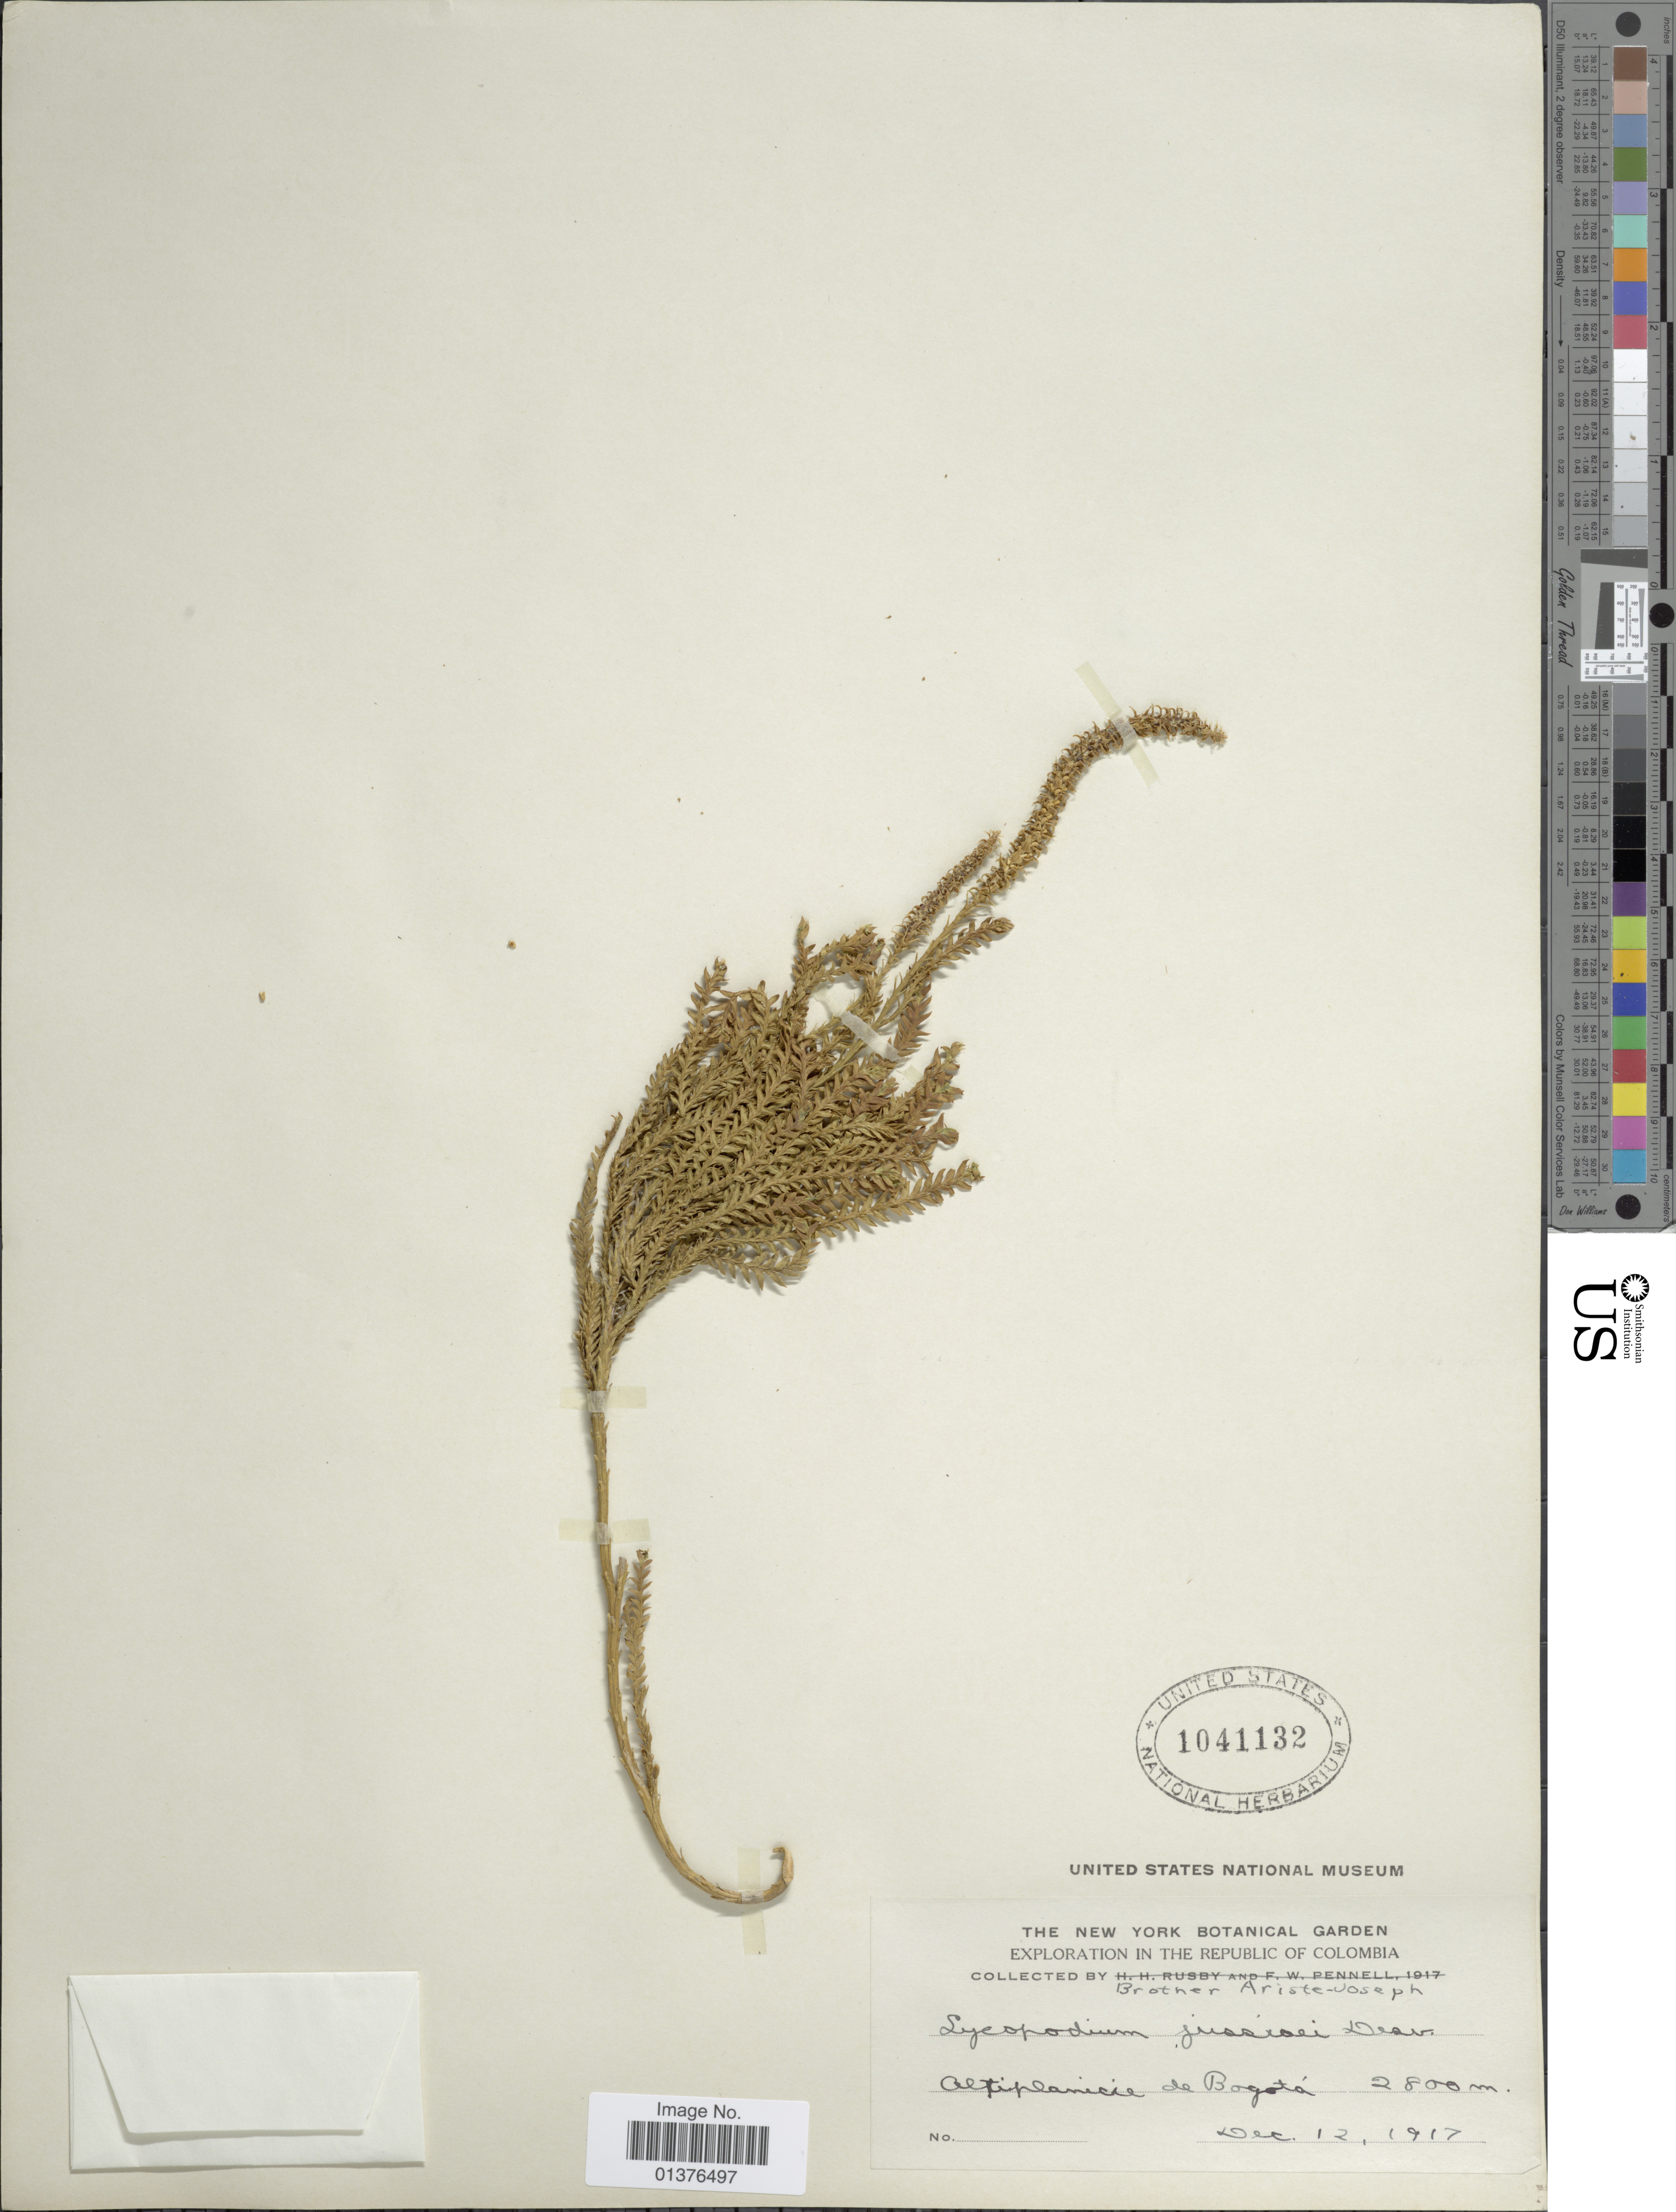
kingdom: Plantae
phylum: Tracheophyta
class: Lycopodiopsida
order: Lycopodiales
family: Lycopodiaceae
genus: Diphasium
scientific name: Diphasium jussiaei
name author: (Desv.) C. Presl ex Rothm.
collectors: Bro. Ariste-Joseph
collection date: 1917-12-12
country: Colombia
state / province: Bogota D.C.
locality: Altiplanicie de Bogota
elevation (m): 2800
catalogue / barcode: US 1041132